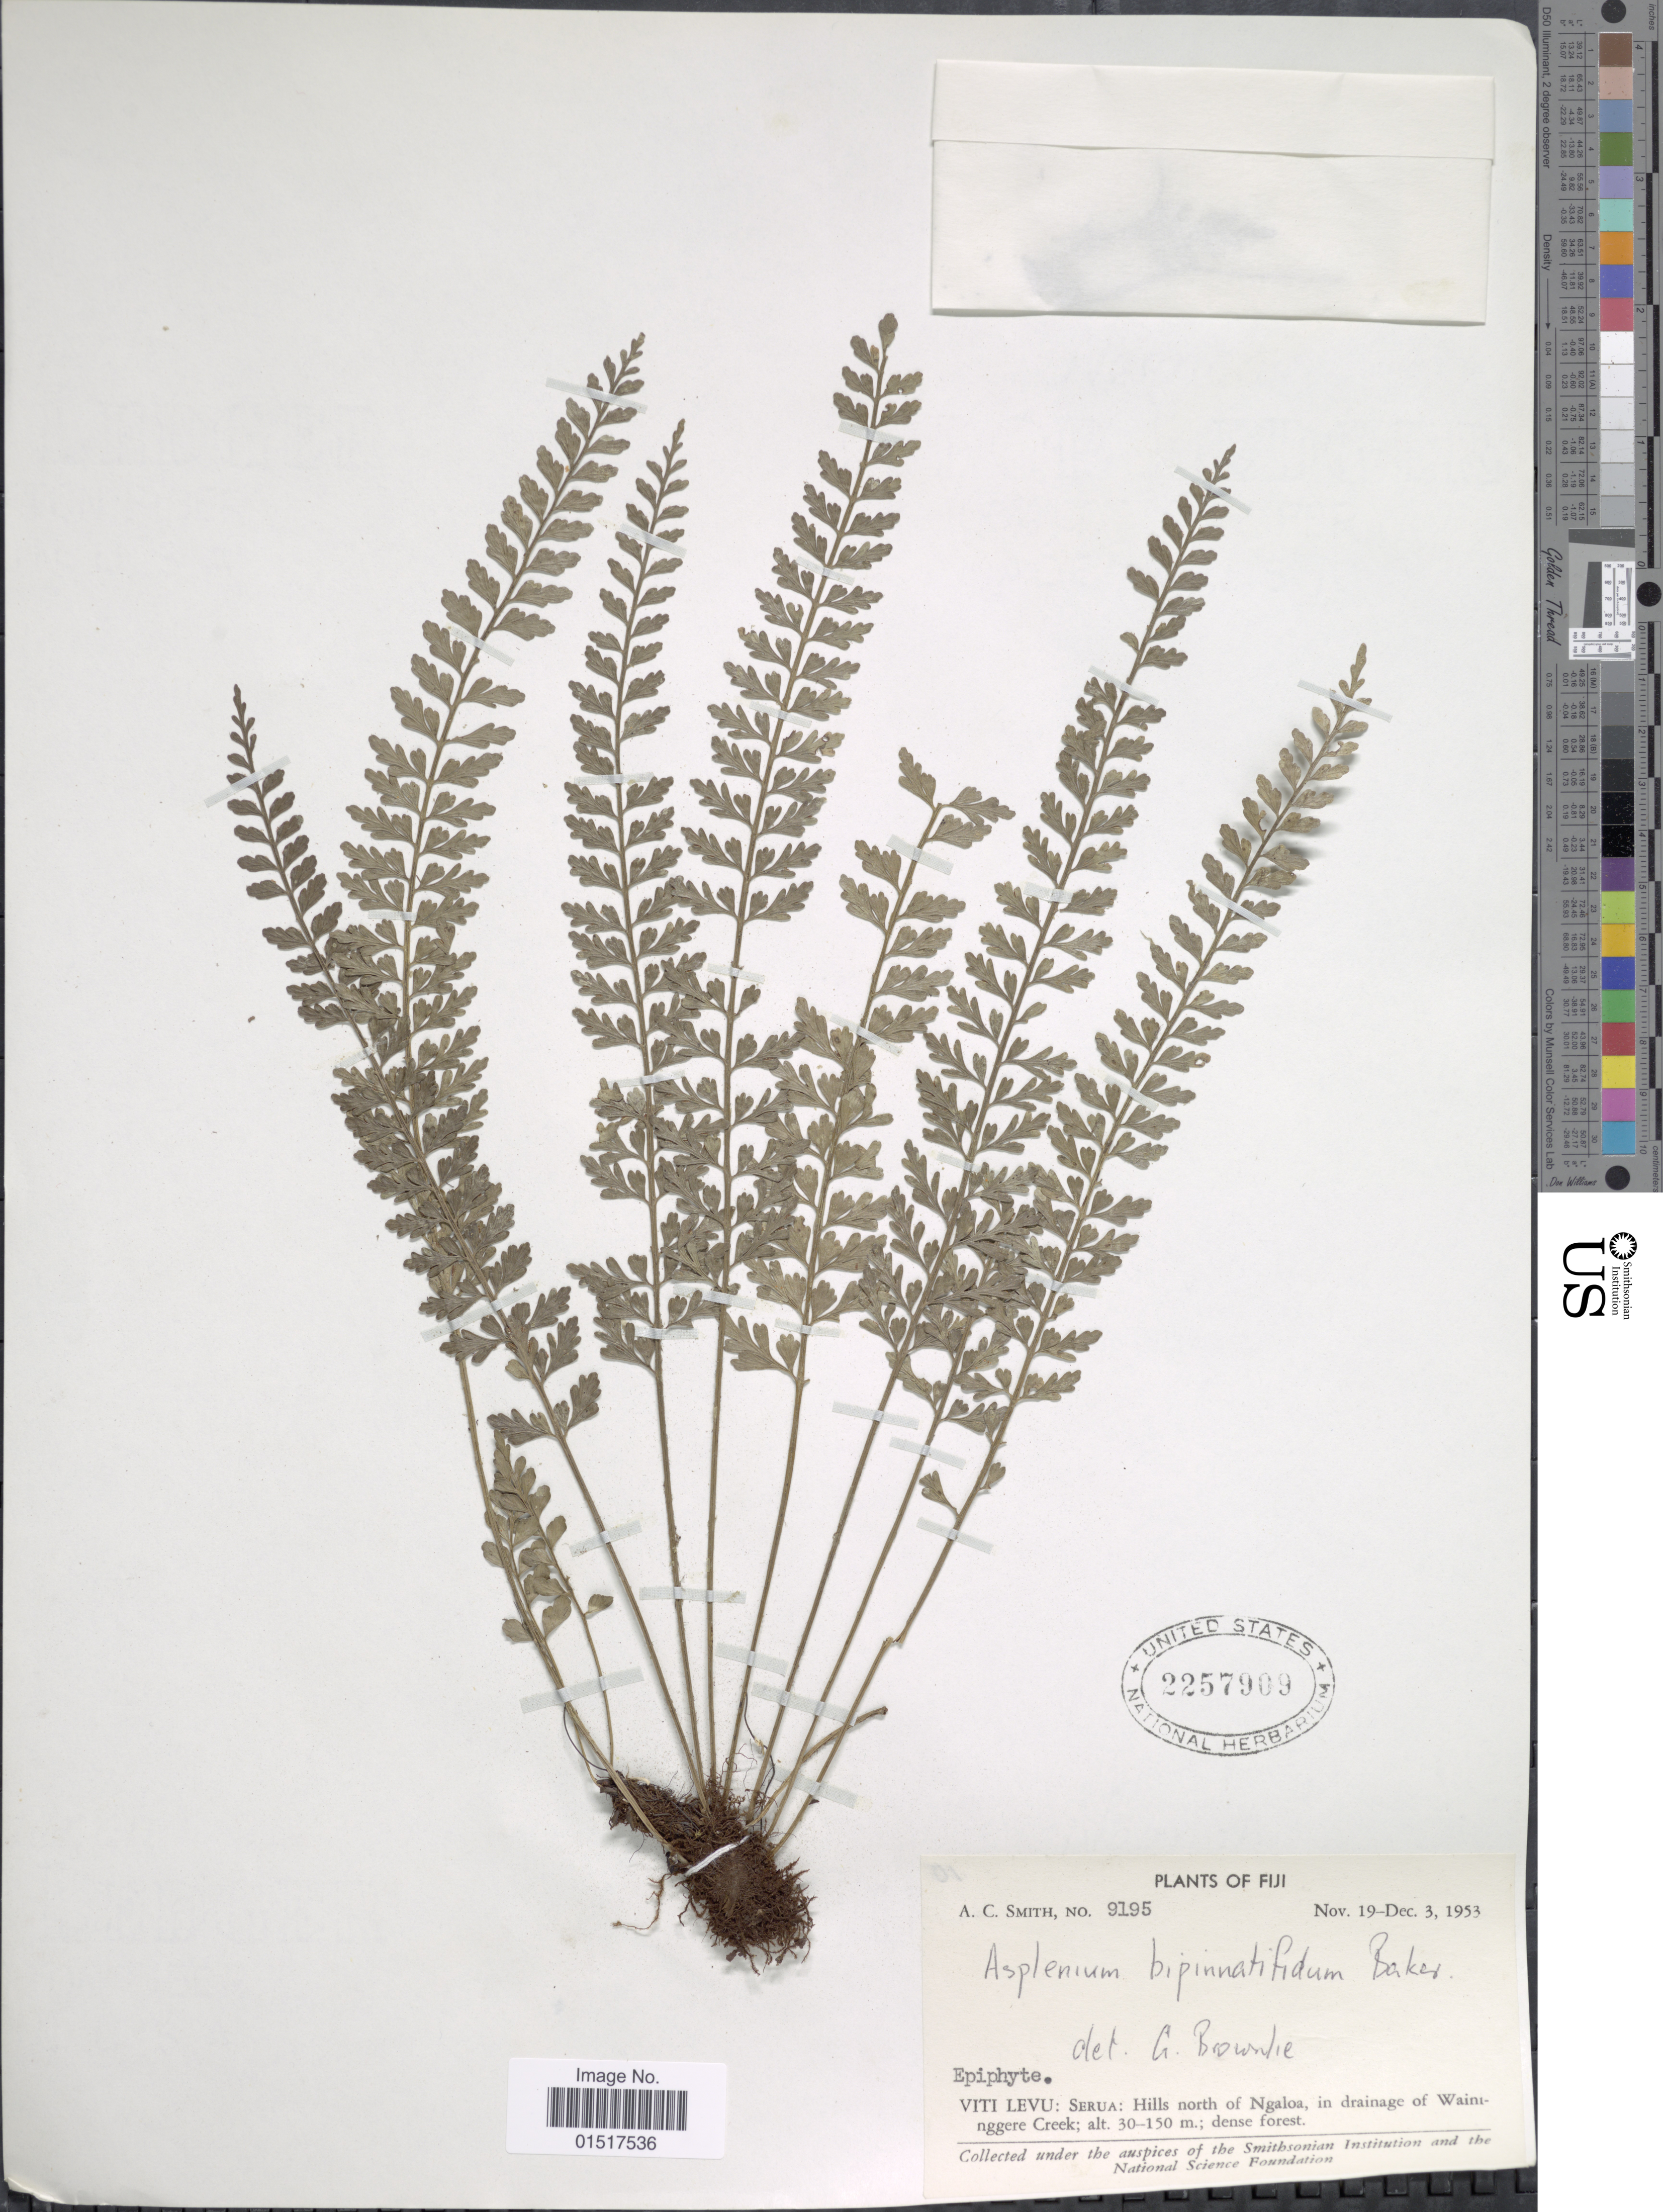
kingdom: Plantae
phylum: Tracheophyta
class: Polypodiopsida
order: Polypodiales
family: Aspleniaceae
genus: Asplenium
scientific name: Asplenium bipinnatifidum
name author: Baker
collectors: A. C. Smith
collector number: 9195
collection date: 1953-11-19/1953-12-03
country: Fiji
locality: Viti Levu: Serua: Hills north of Ngaloa, in drainage of Waininggere Creek.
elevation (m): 30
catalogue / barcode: US 2257909